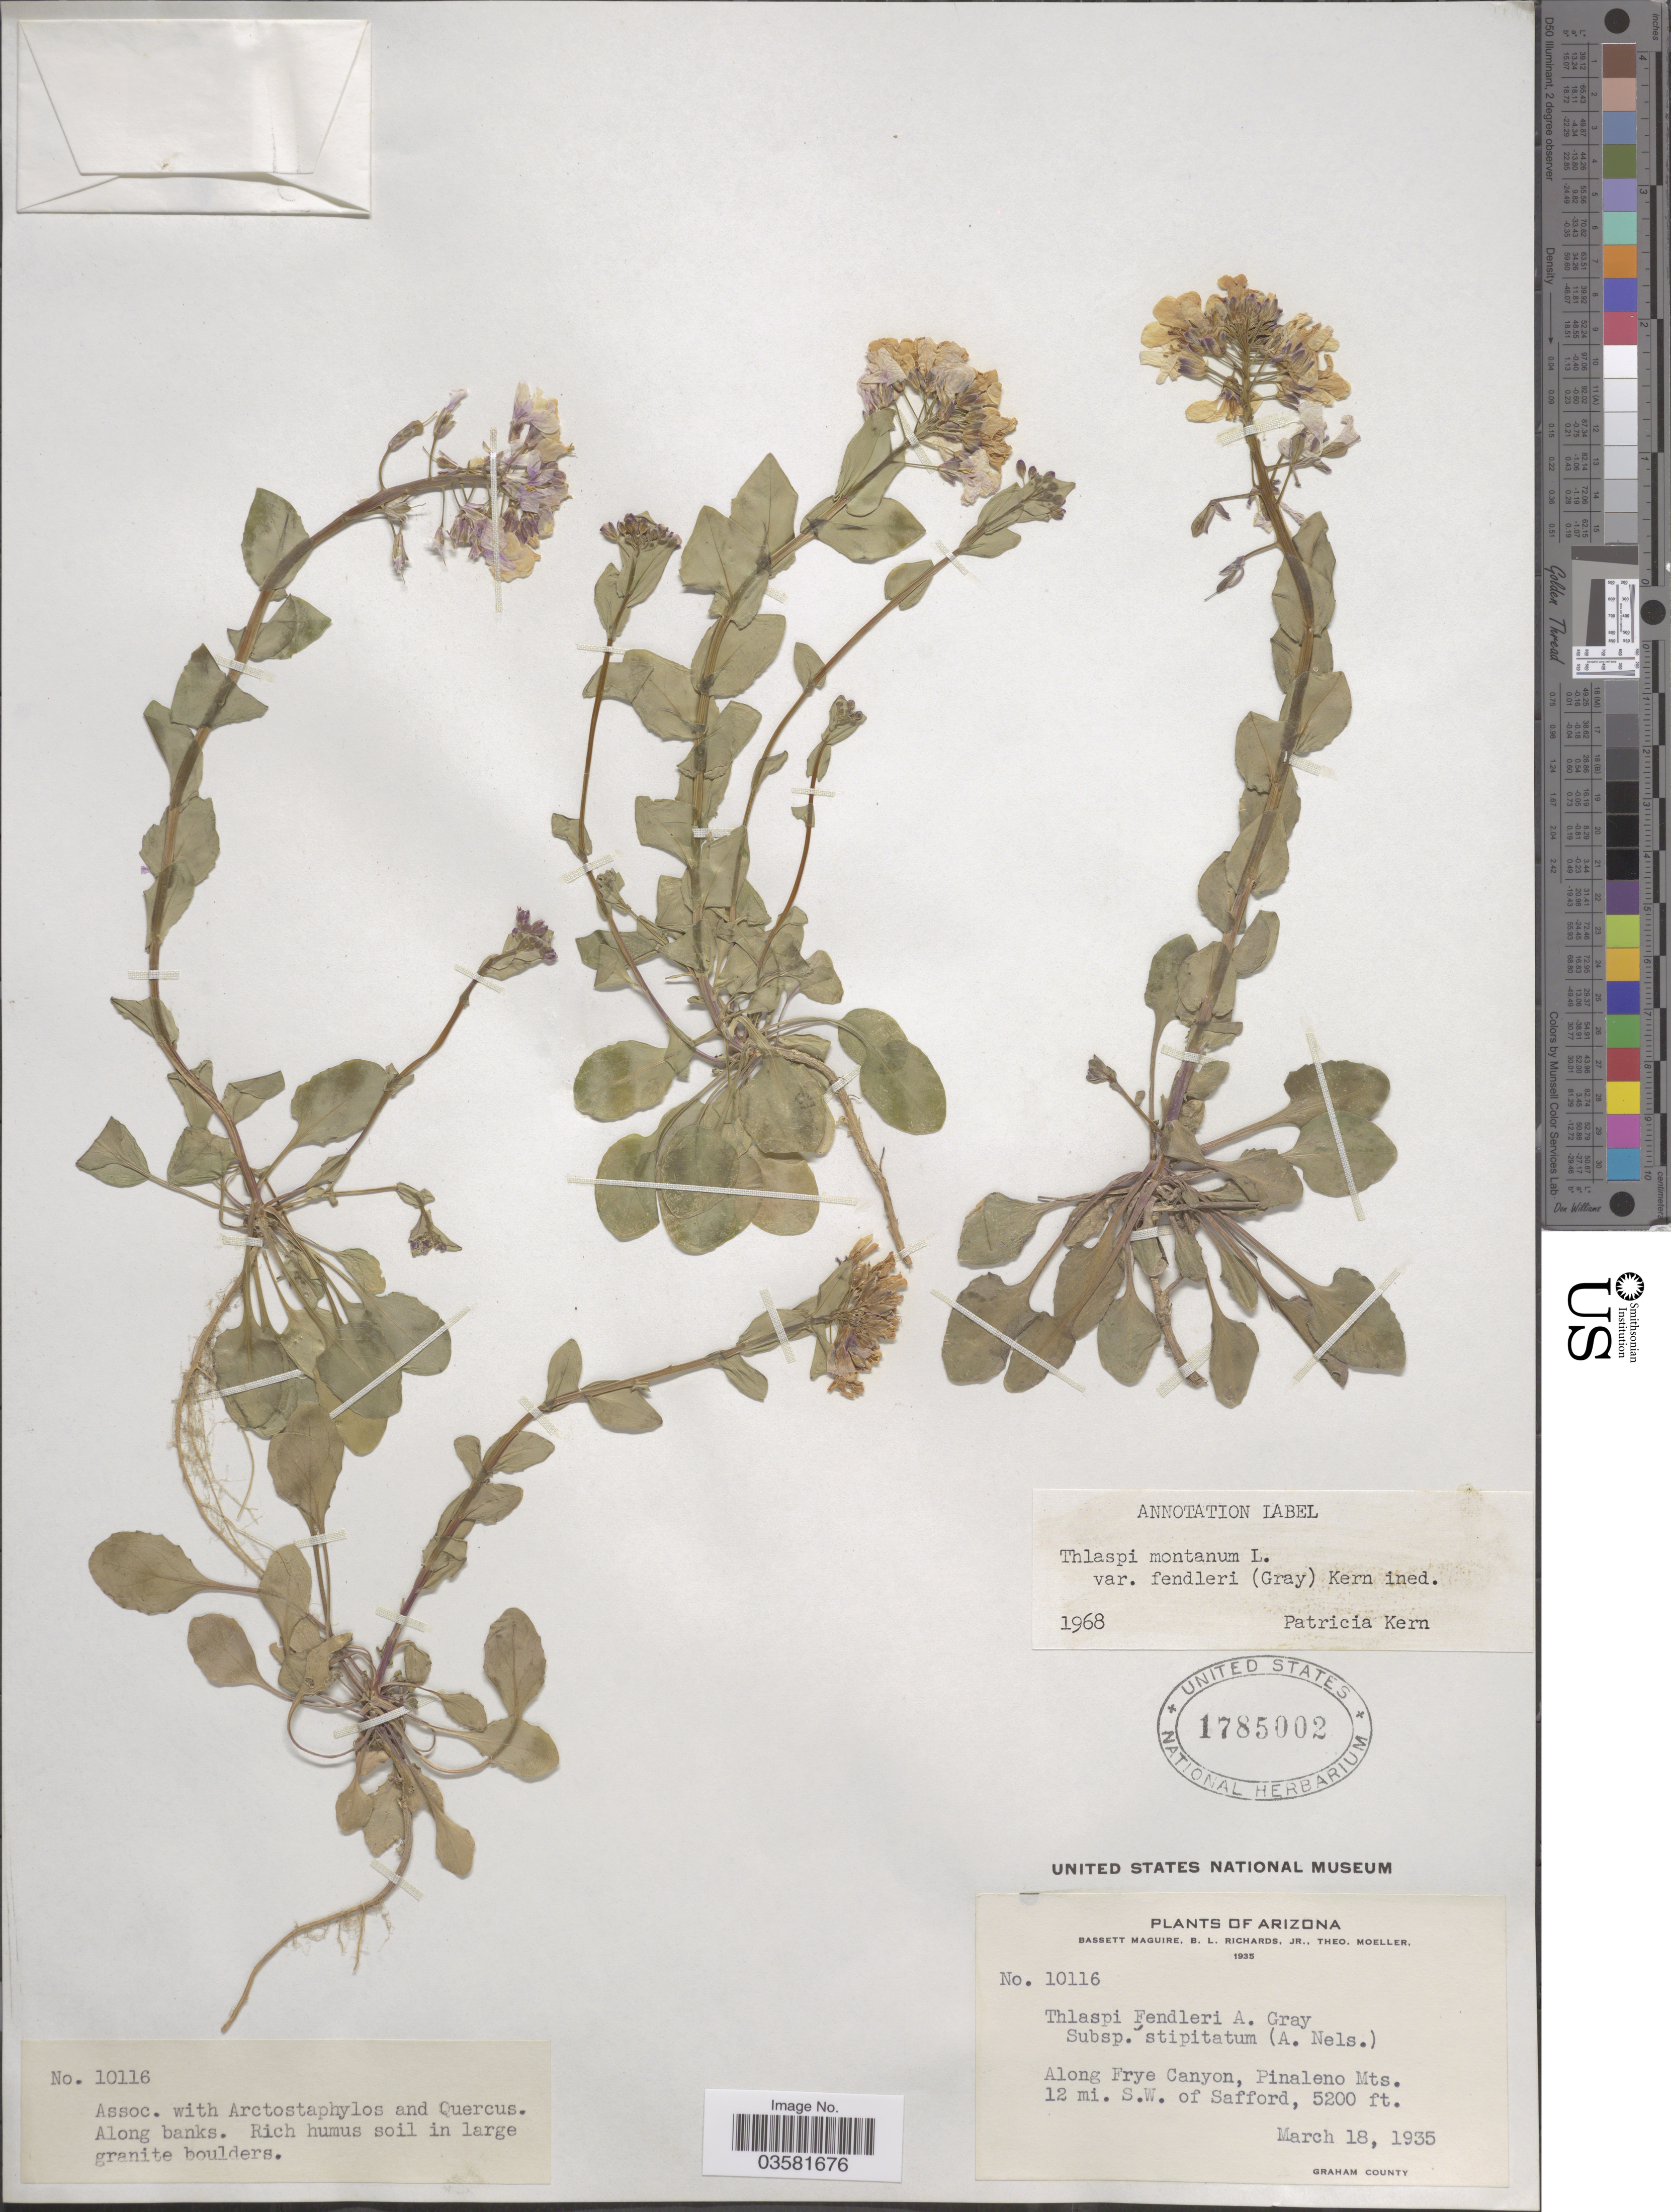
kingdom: Plantae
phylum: Tracheophyta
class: Magnoliopsida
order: Brassicales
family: Brassicaceae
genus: Thlaspi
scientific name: Thlaspi montanum var. fendleri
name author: (A. Gray) P.K. Holmgren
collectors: B. Maguire, B. Richards & T. Moeller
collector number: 10116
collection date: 1935-03-18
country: United States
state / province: Arizona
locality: Along Frye Canyon, Pinaleno Mts. 12 mi. S. W. of Safford. Graham County.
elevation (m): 1585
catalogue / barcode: US 1785002